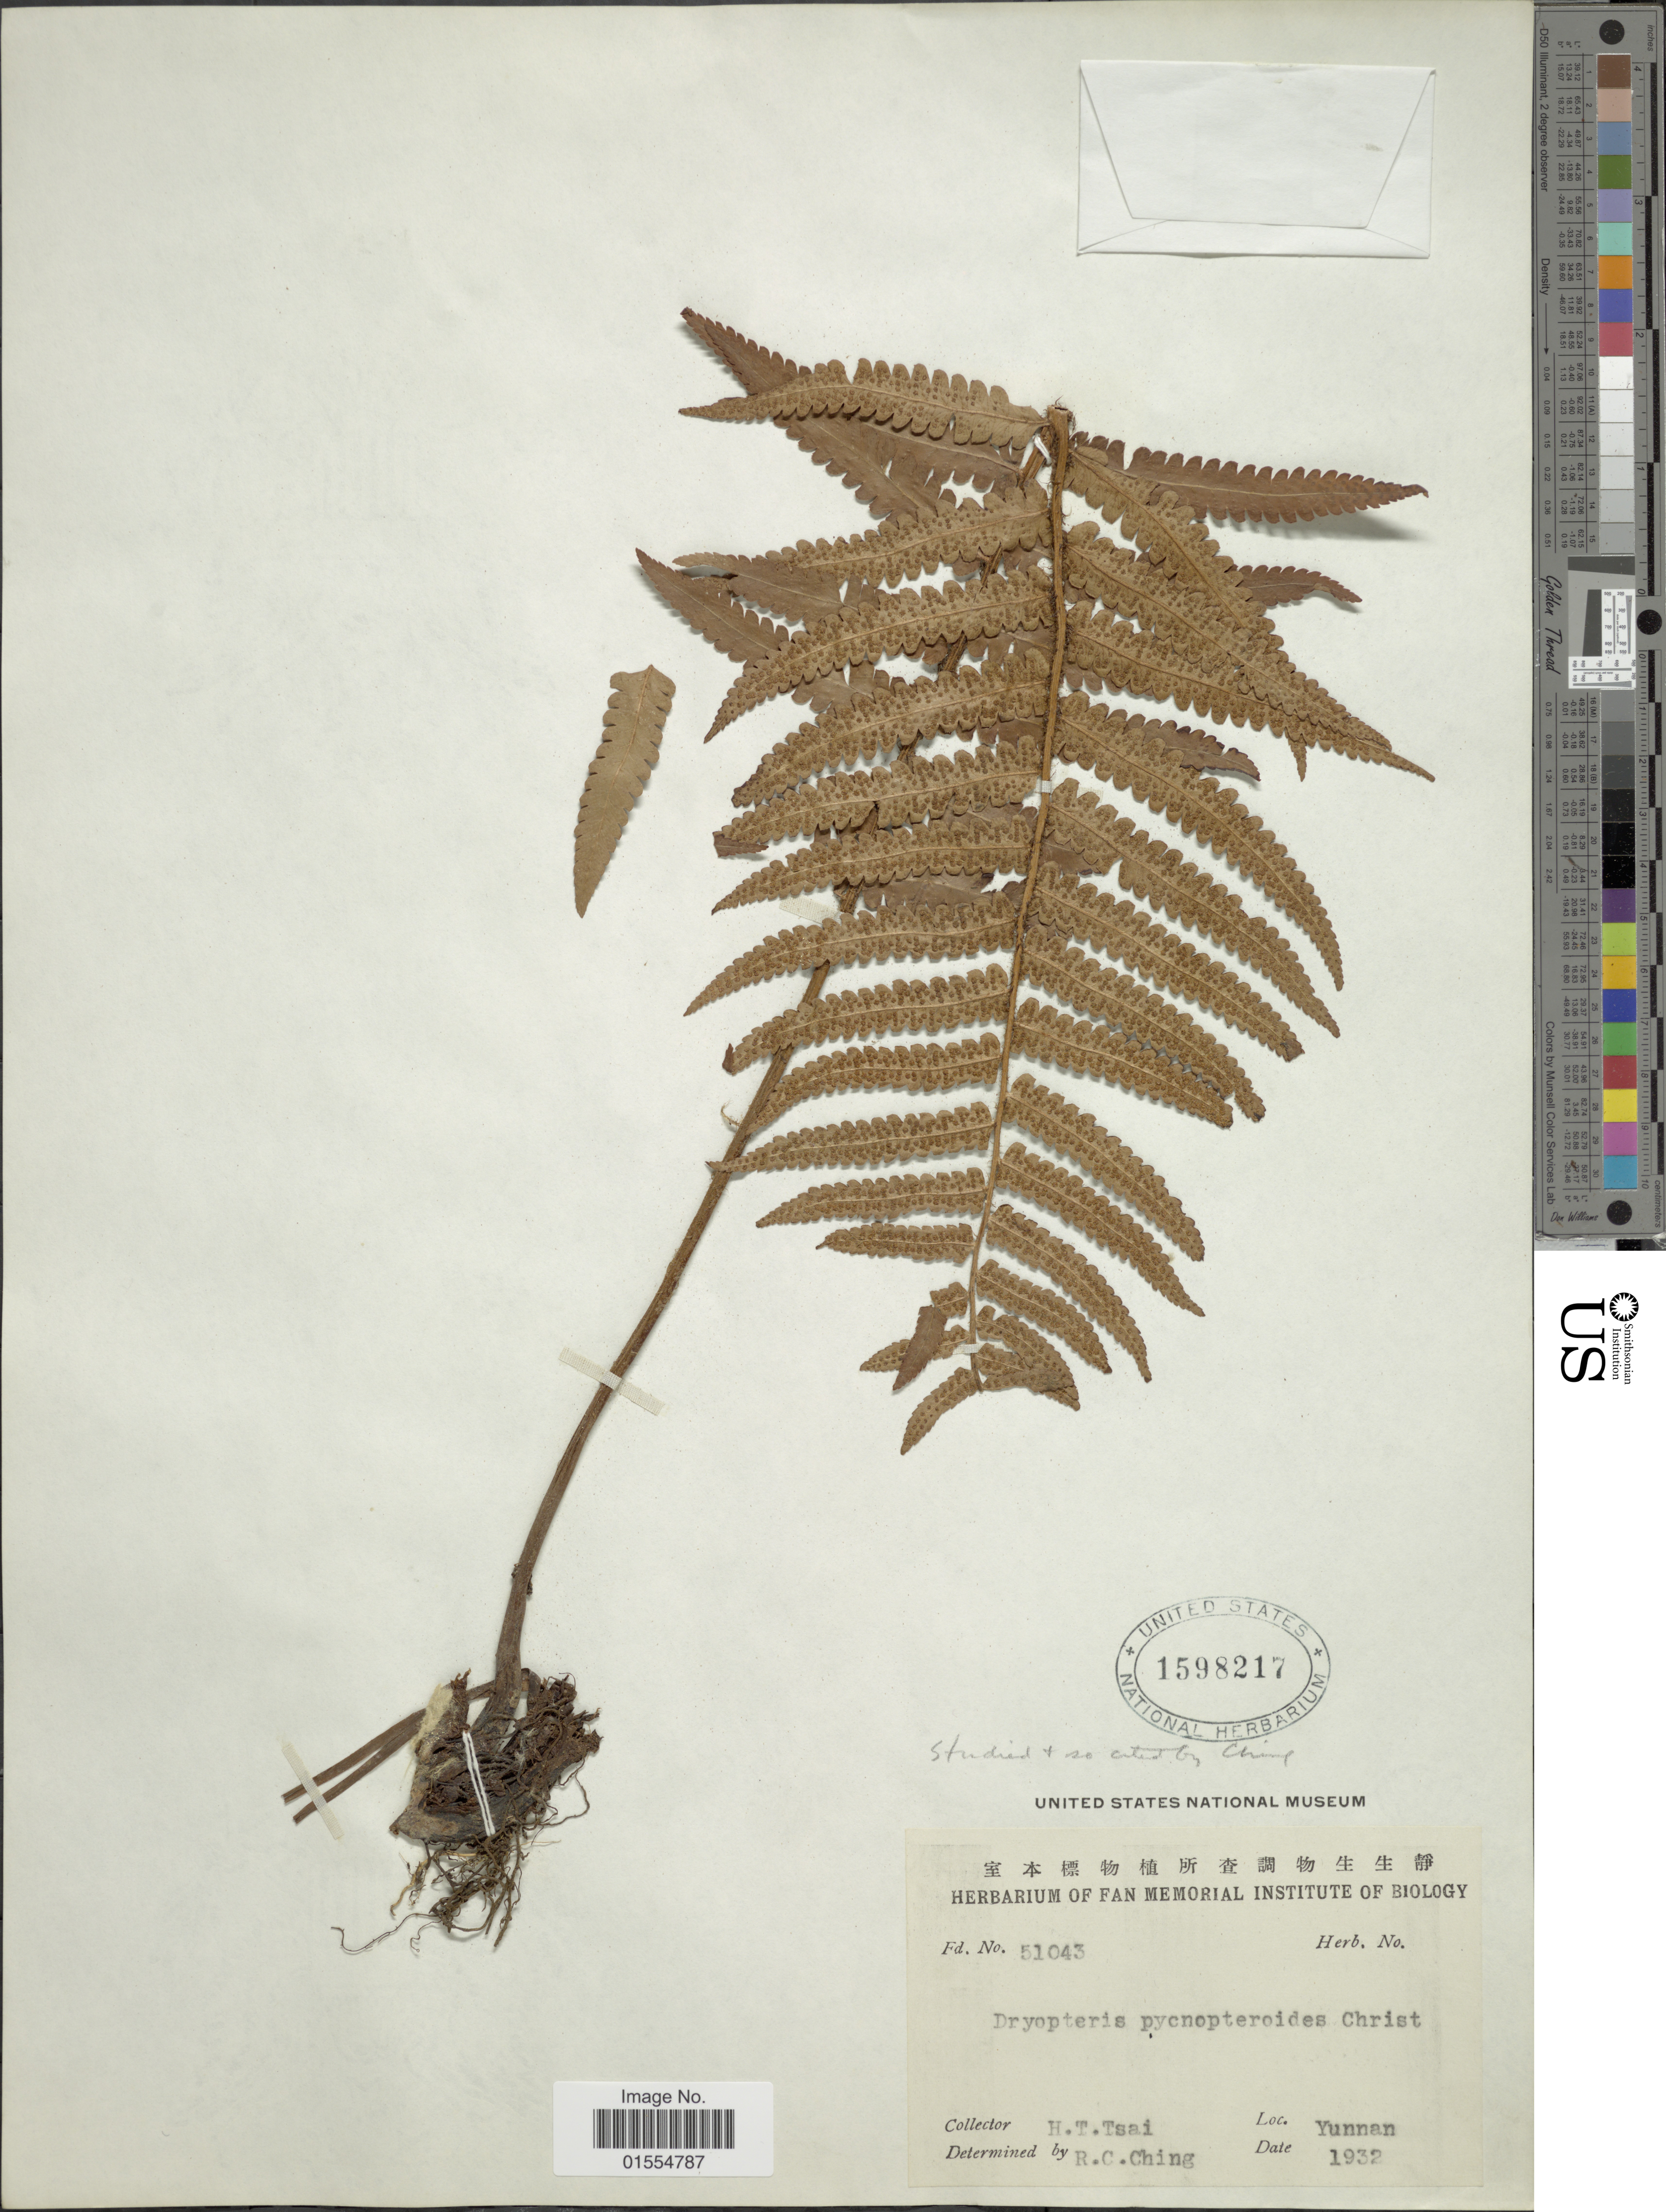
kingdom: Plantae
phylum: Tracheophyta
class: Polypodiopsida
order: Polypodiales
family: Dryopteridaceae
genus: Dryopteris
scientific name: Dryopteris pycnopteroides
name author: (Christ) C. Chr.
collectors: H. Tsai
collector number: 51043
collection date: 1932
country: China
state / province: Yunnan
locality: Yunnan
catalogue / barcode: US 1598217